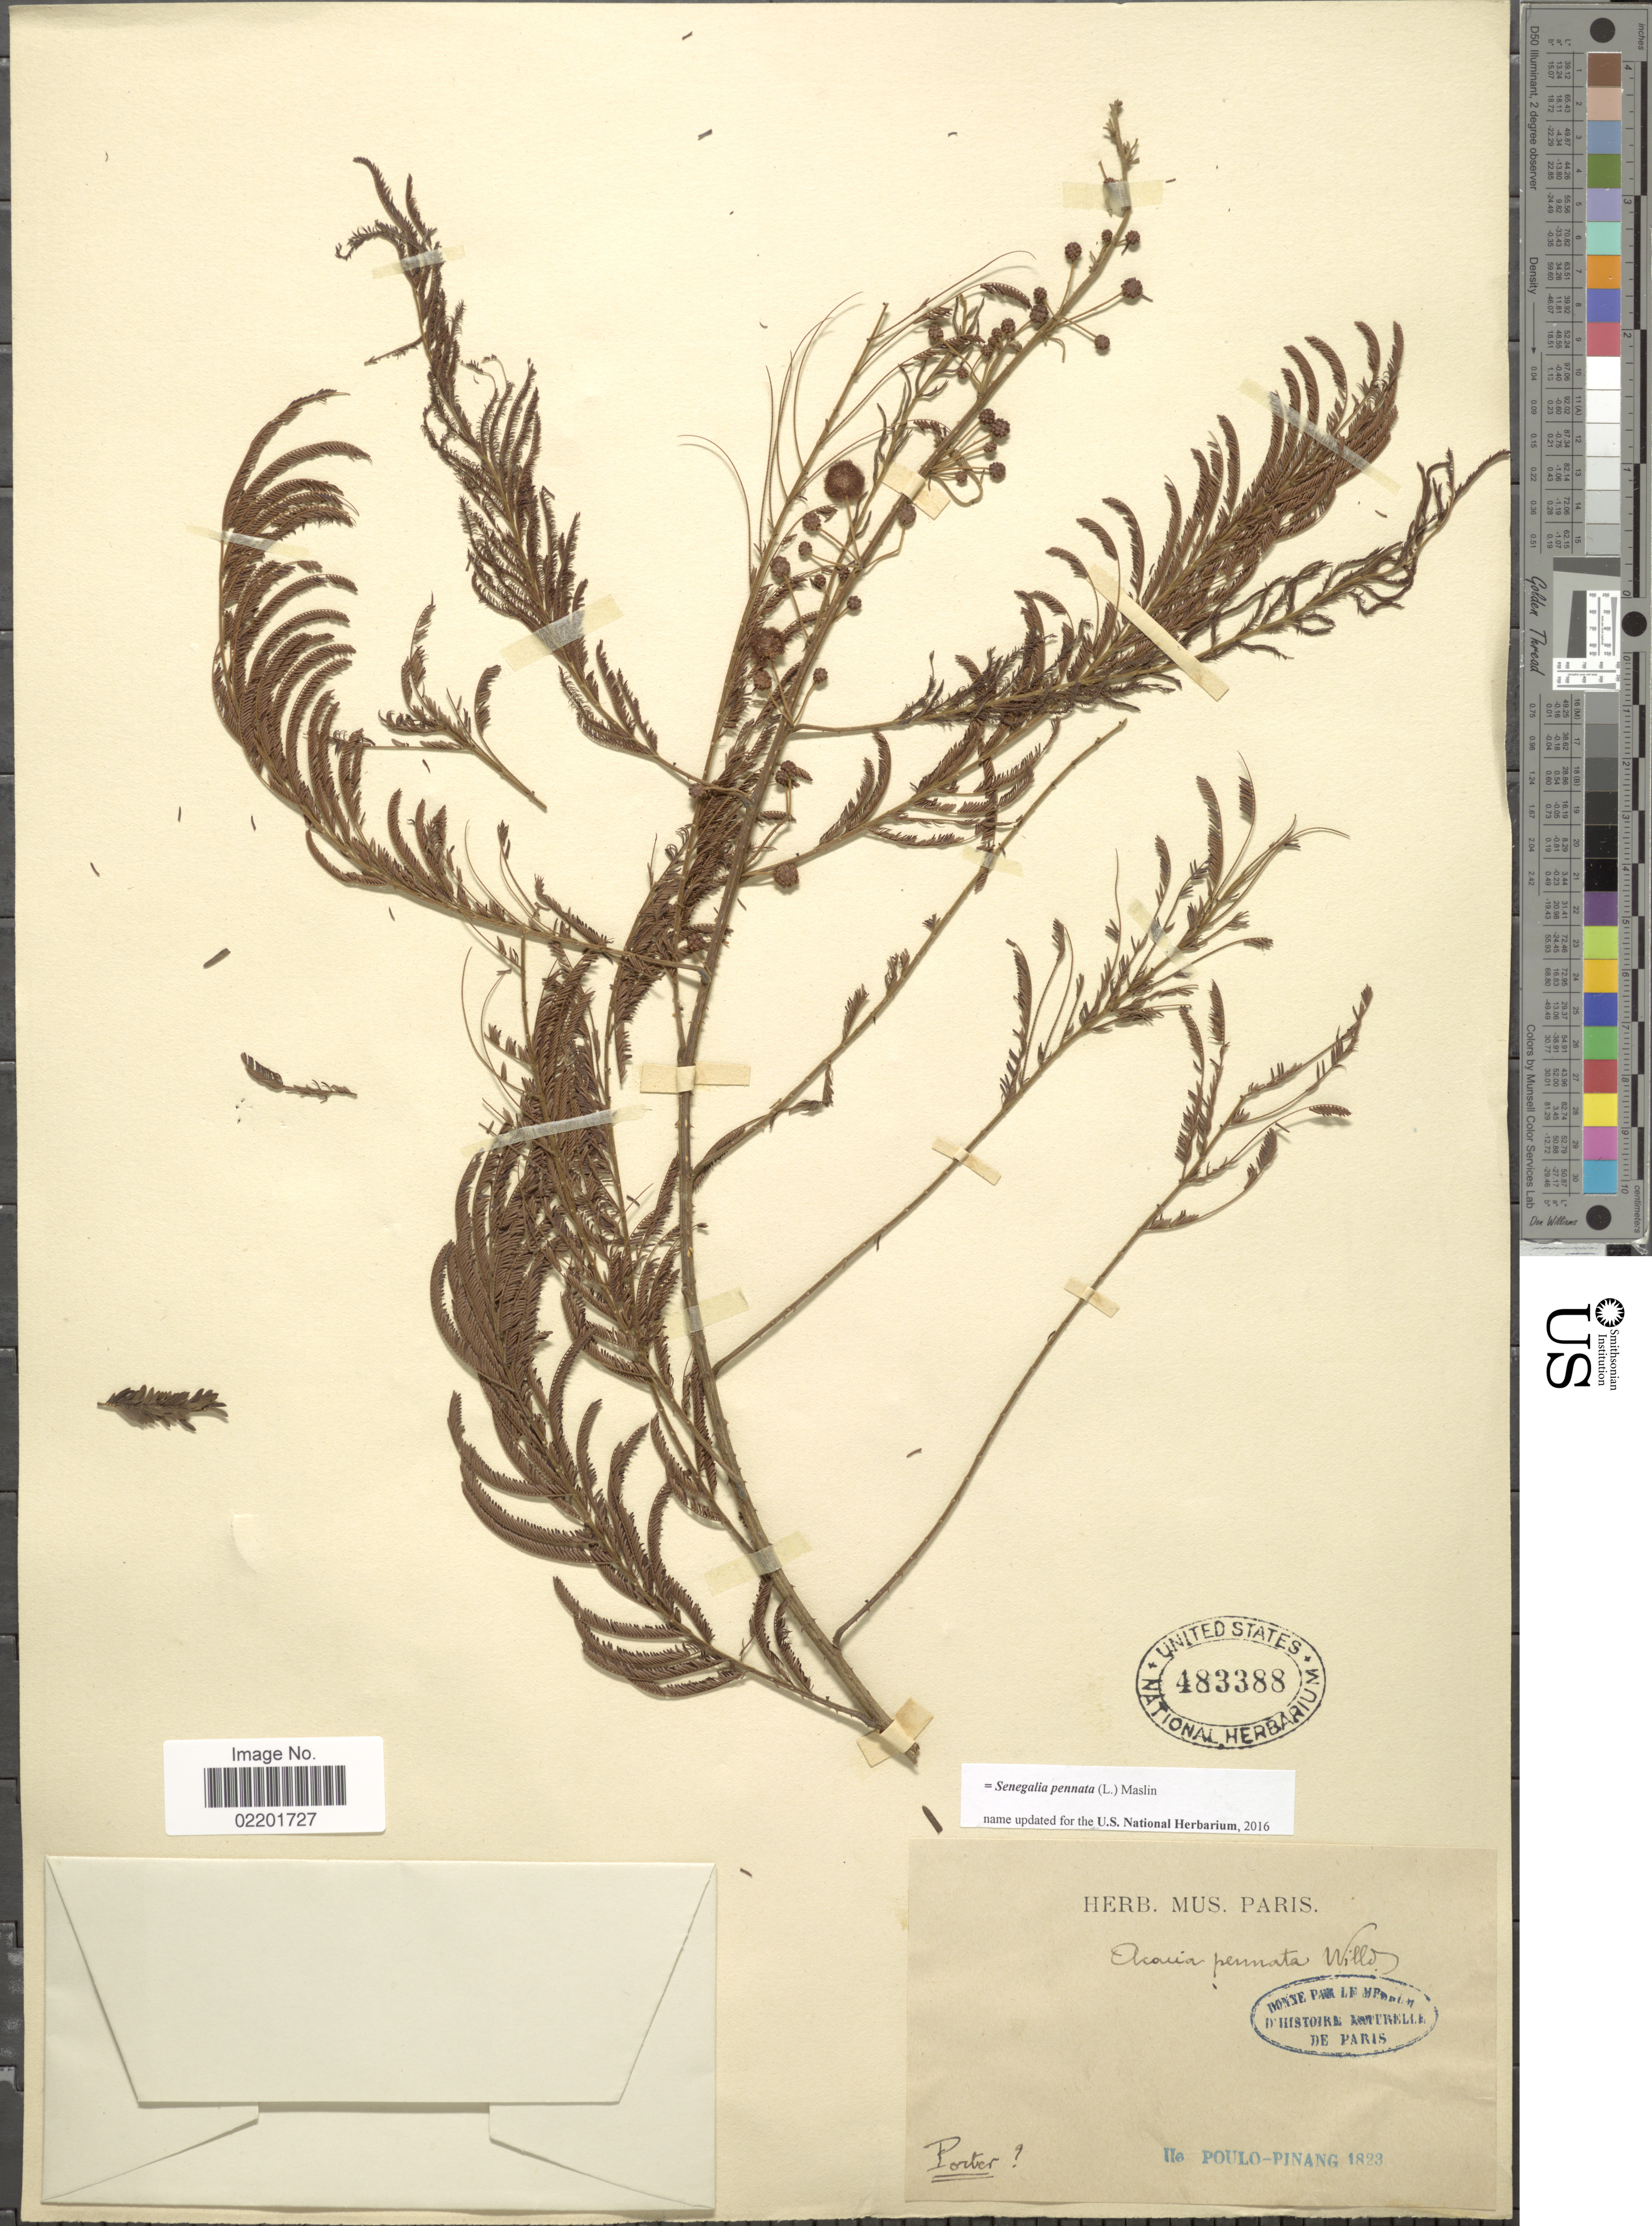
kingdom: Plantae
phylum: Tracheophyta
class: Magnoliopsida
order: Fabales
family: Fabaceae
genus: Senegalia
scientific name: Senegalia pennata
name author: (L.) Maslin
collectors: -- Porter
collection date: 1823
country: Malaysia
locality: Ile Poulo-Pinang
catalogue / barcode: US 483388